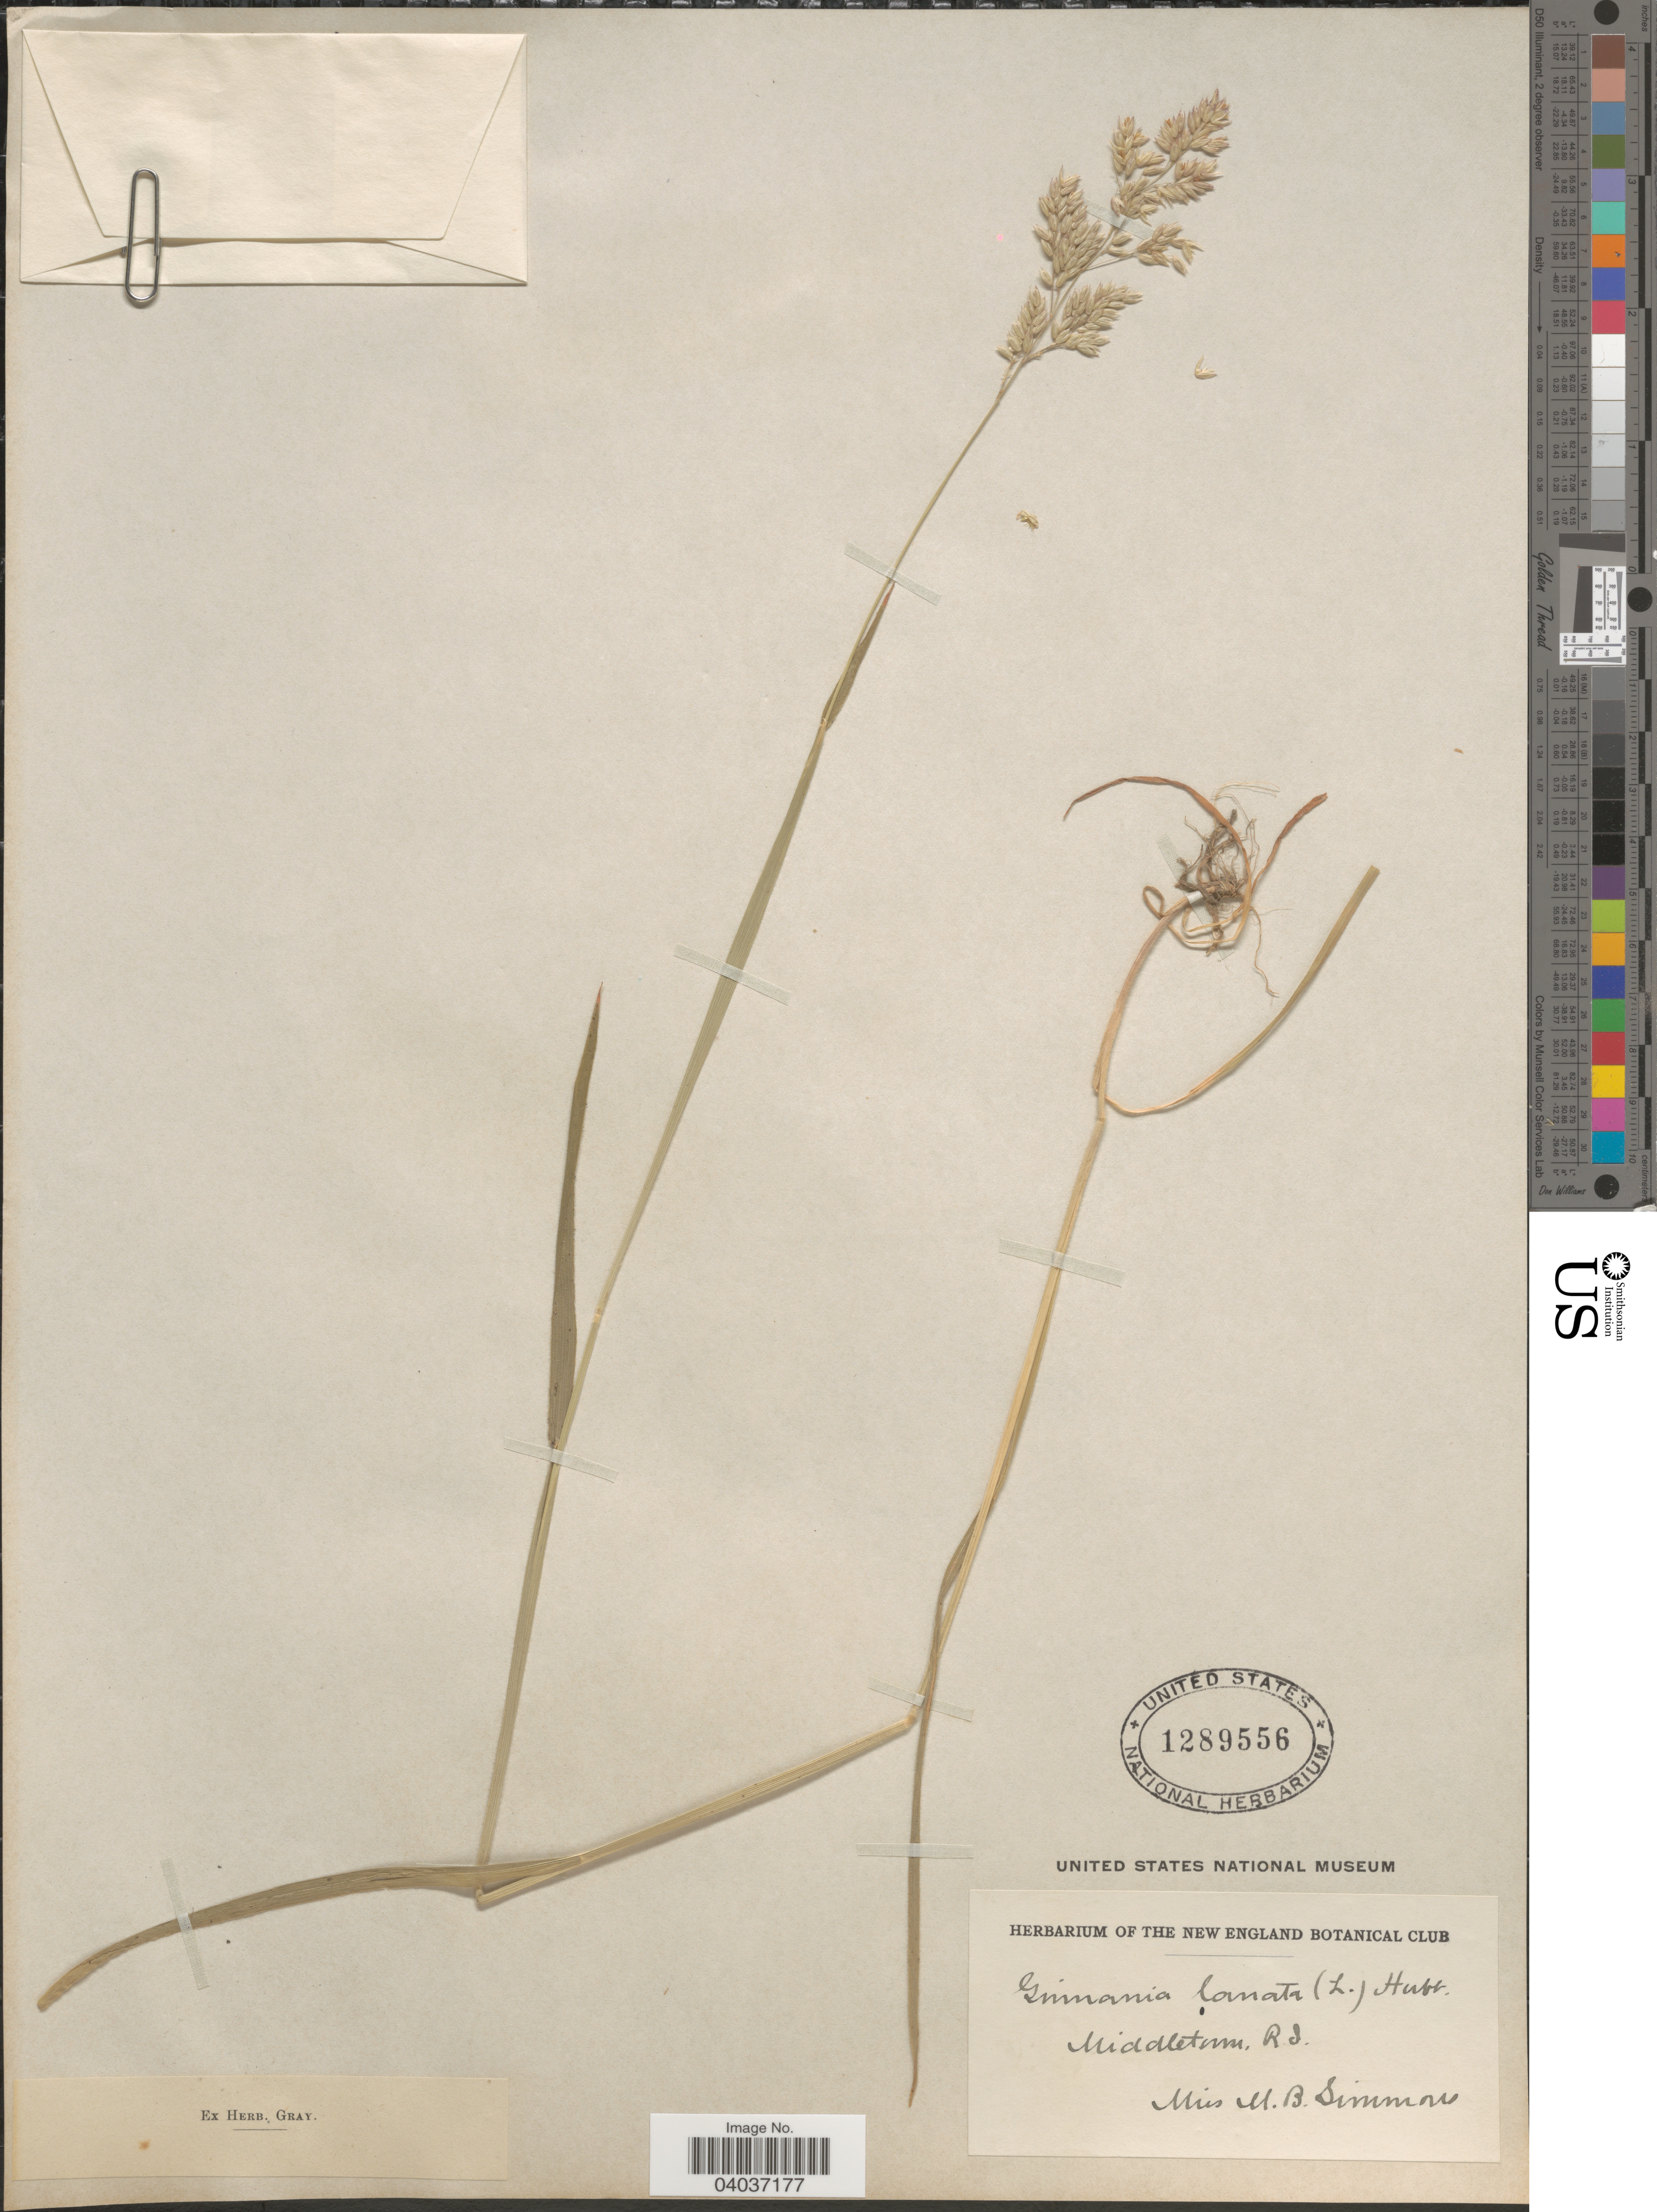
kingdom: Plantae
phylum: Tracheophyta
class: Liliopsida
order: Poales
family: Poaceae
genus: Holcus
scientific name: Holcus lanatus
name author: L.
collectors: M. Simmons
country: United States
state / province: Rhode Island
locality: Middletown.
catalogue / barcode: US 1289556